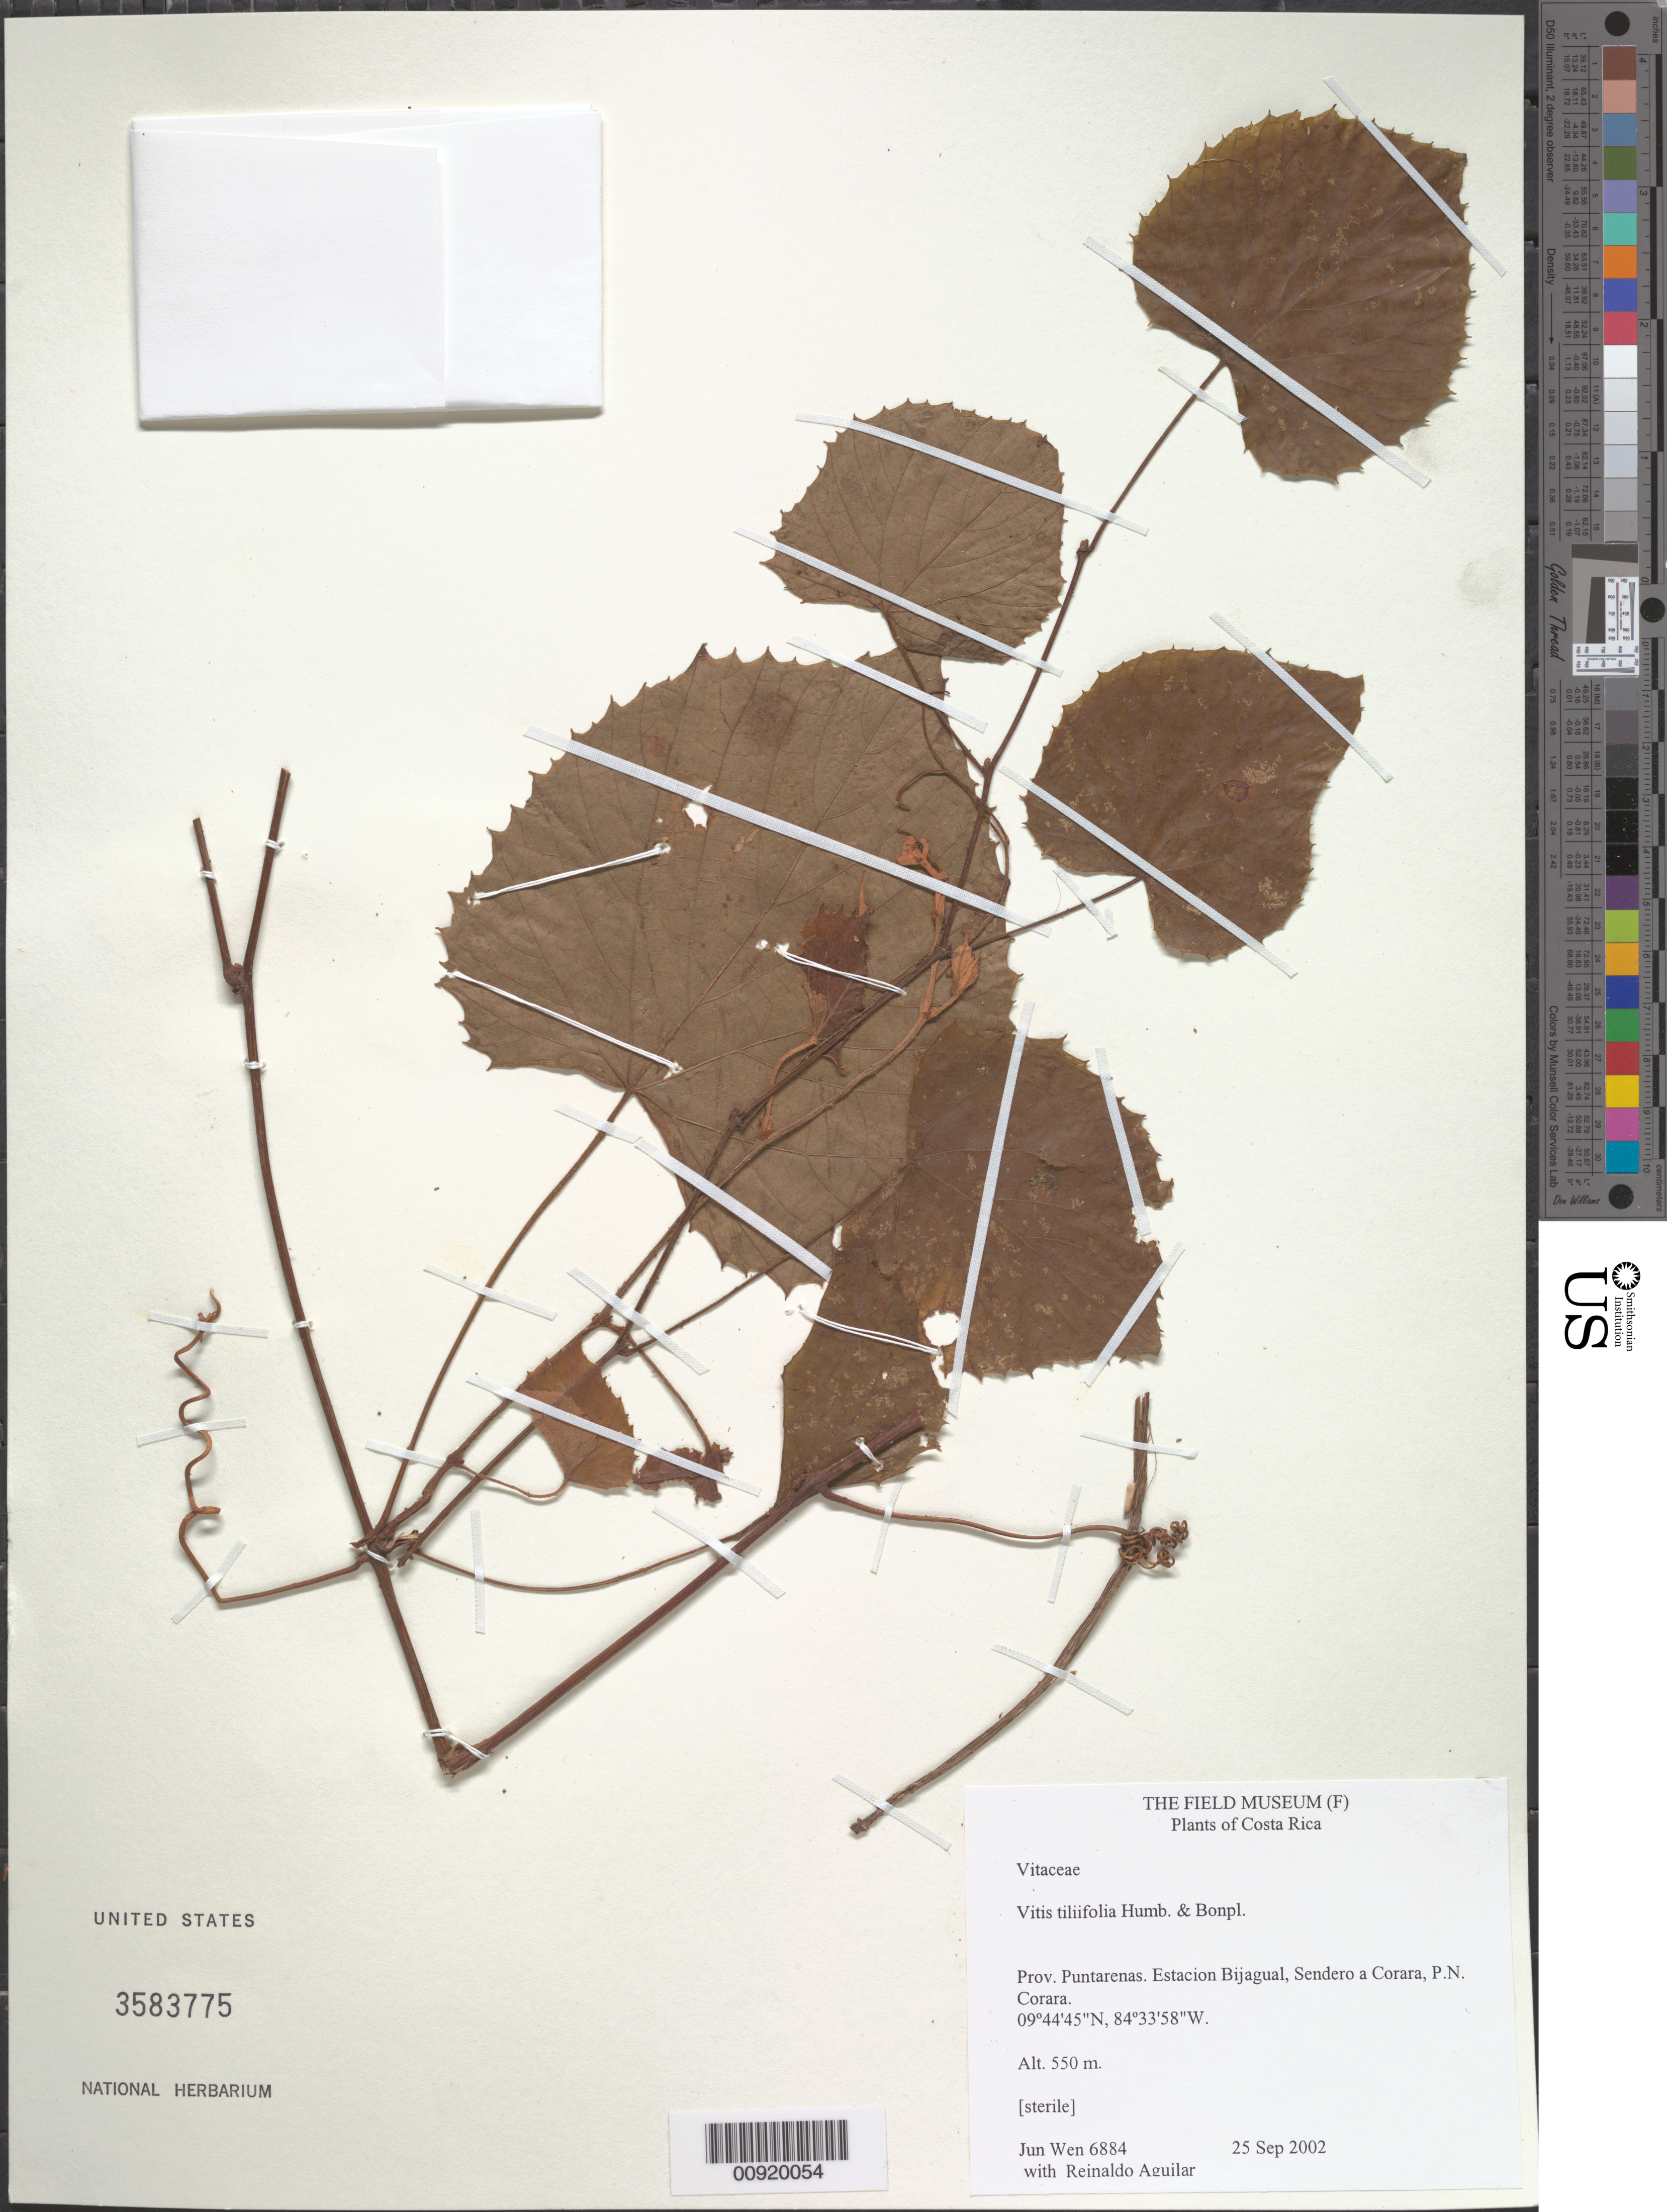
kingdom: Plantae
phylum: Tracheophyta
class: Magnoliopsida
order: Vitales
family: Vitaceae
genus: Vitis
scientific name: Vitis tiliifolia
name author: Humb. & Bonpl. ex Schult.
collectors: J. Wen & R. Aguilar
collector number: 6884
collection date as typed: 24 Sep 2002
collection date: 2002-09-25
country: Costa Rica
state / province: Puntarenas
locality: Estacion Bijagual, Sendero a Corara, P.N. Corara.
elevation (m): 550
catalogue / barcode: US 3583775